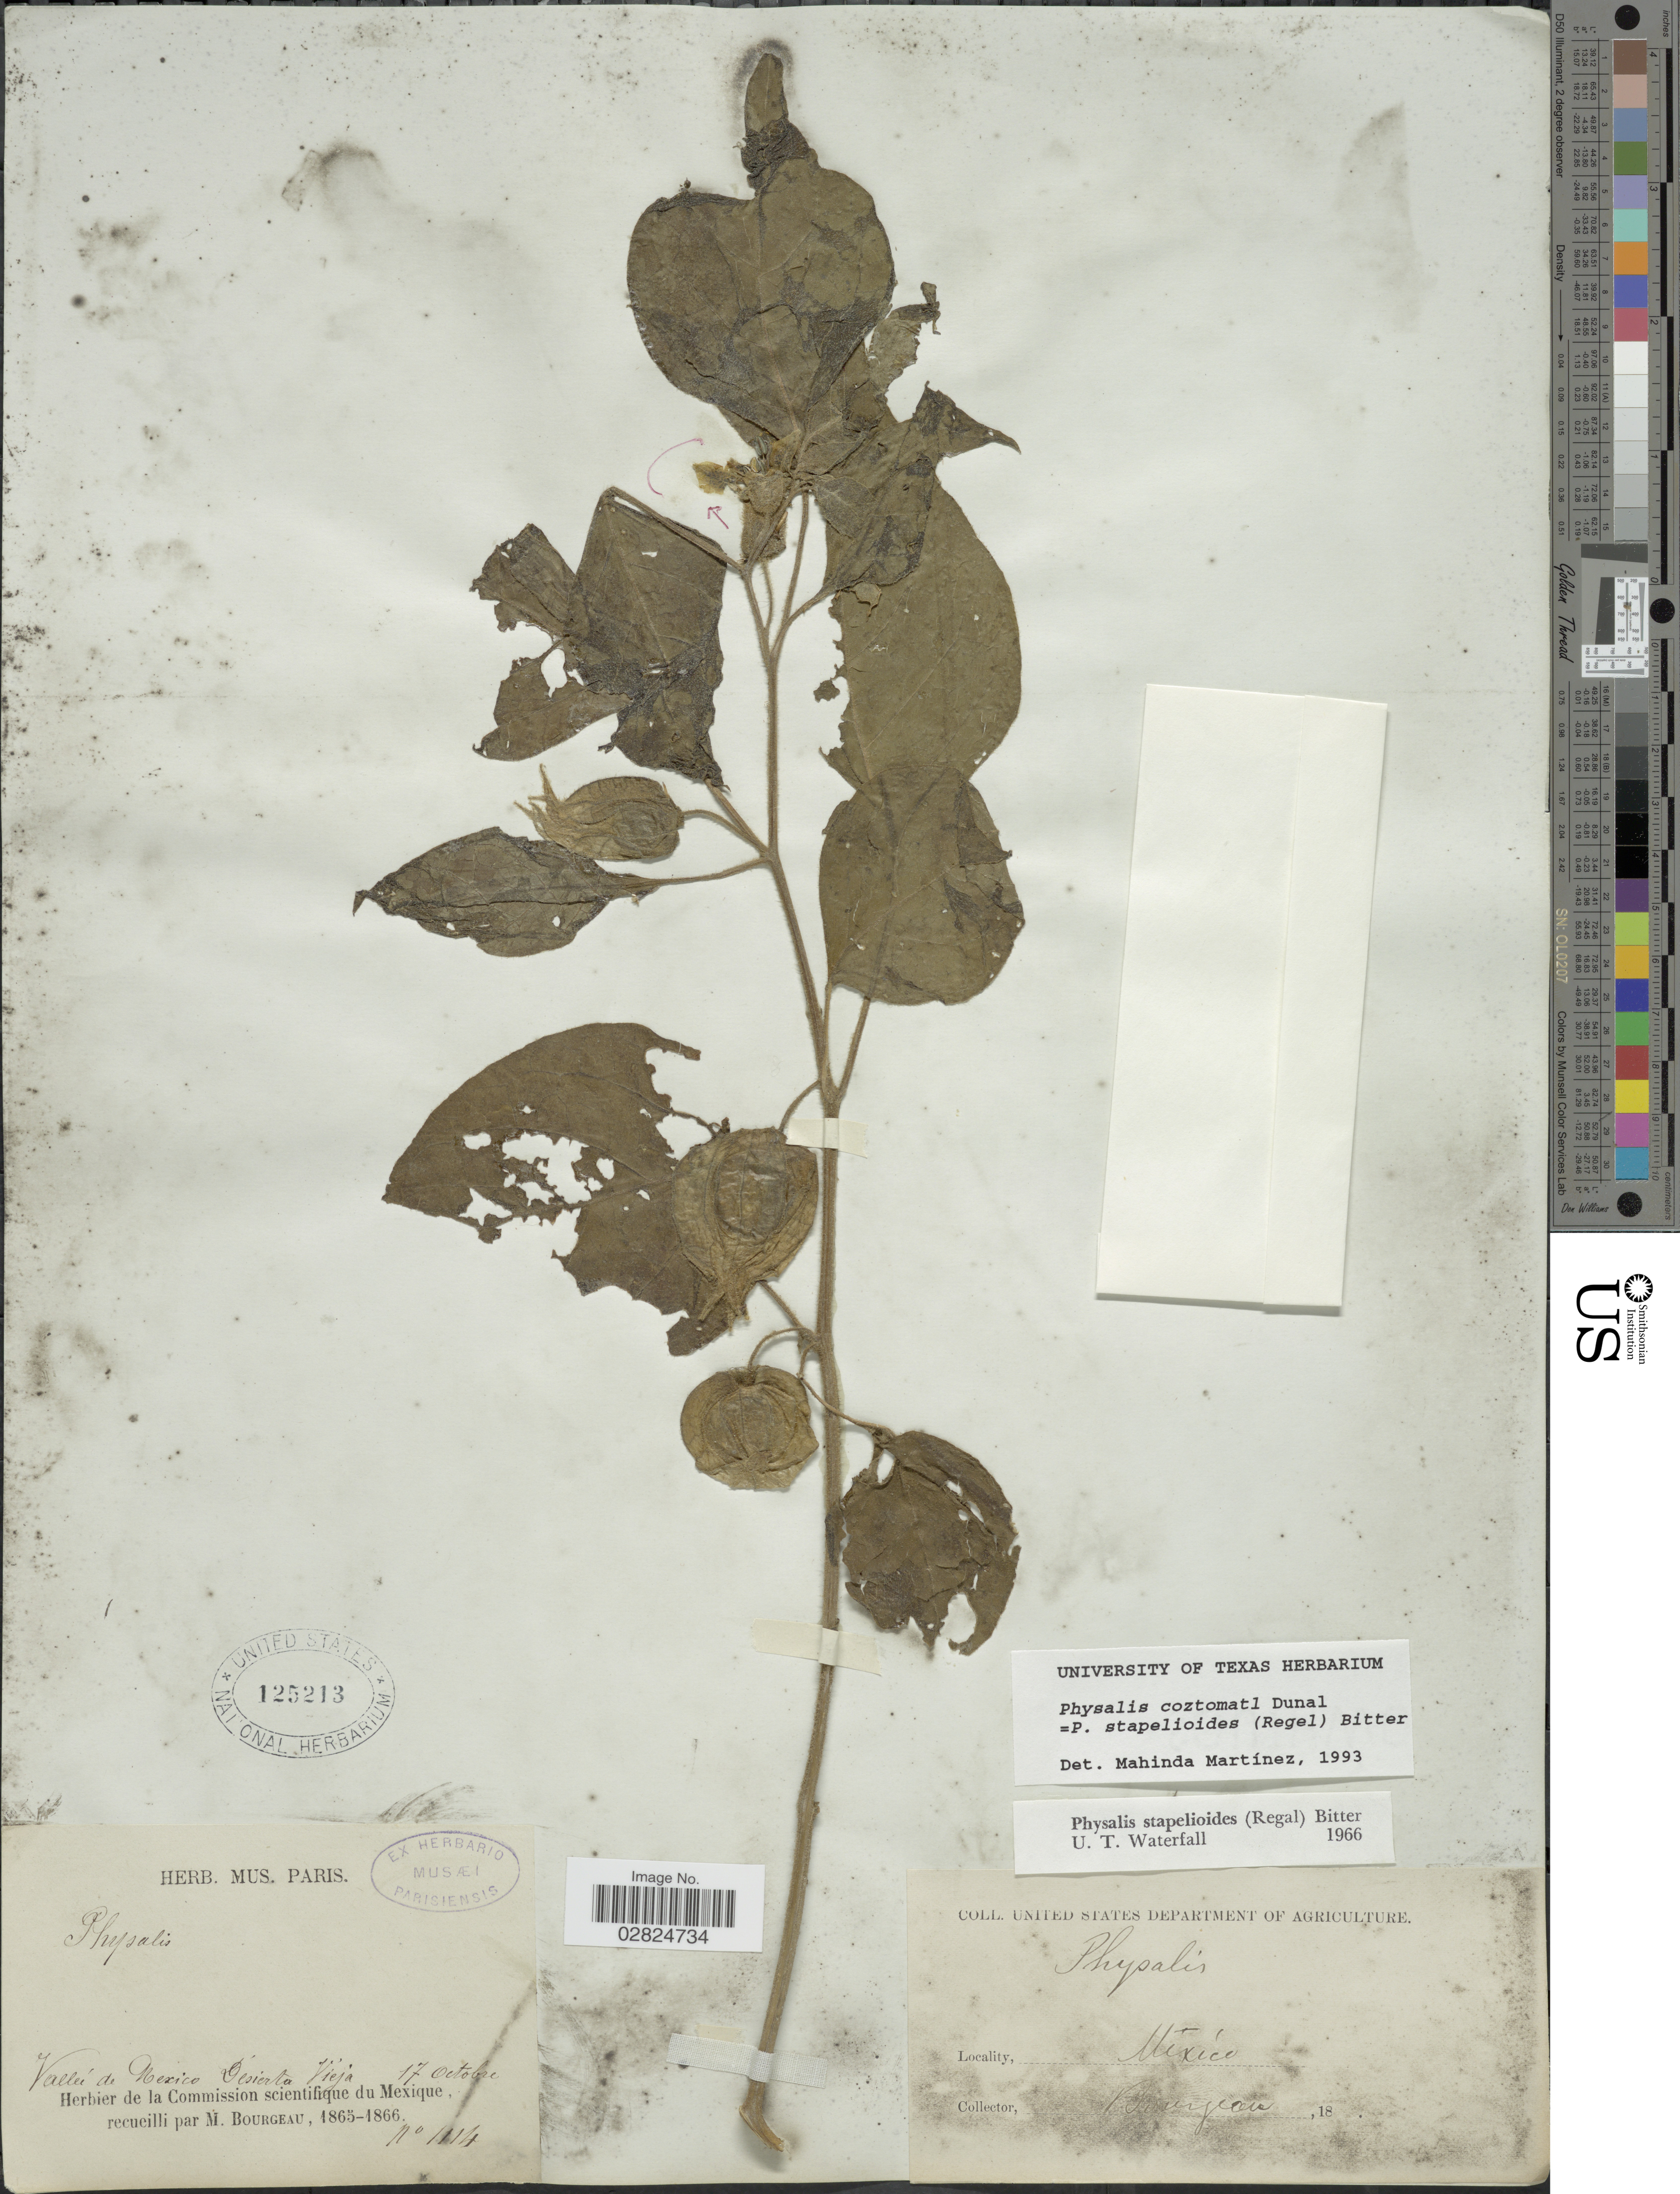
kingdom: Plantae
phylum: Tracheophyta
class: Magnoliopsida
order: Solanales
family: Solanaceae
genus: Physalis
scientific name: Physalis coztomatl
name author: Dunal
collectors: M. Bourgeau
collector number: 1114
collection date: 1865-10-17/1866-10-17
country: Mexico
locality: Valleé de Mexico. Desierto Vieja.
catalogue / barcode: US 125213